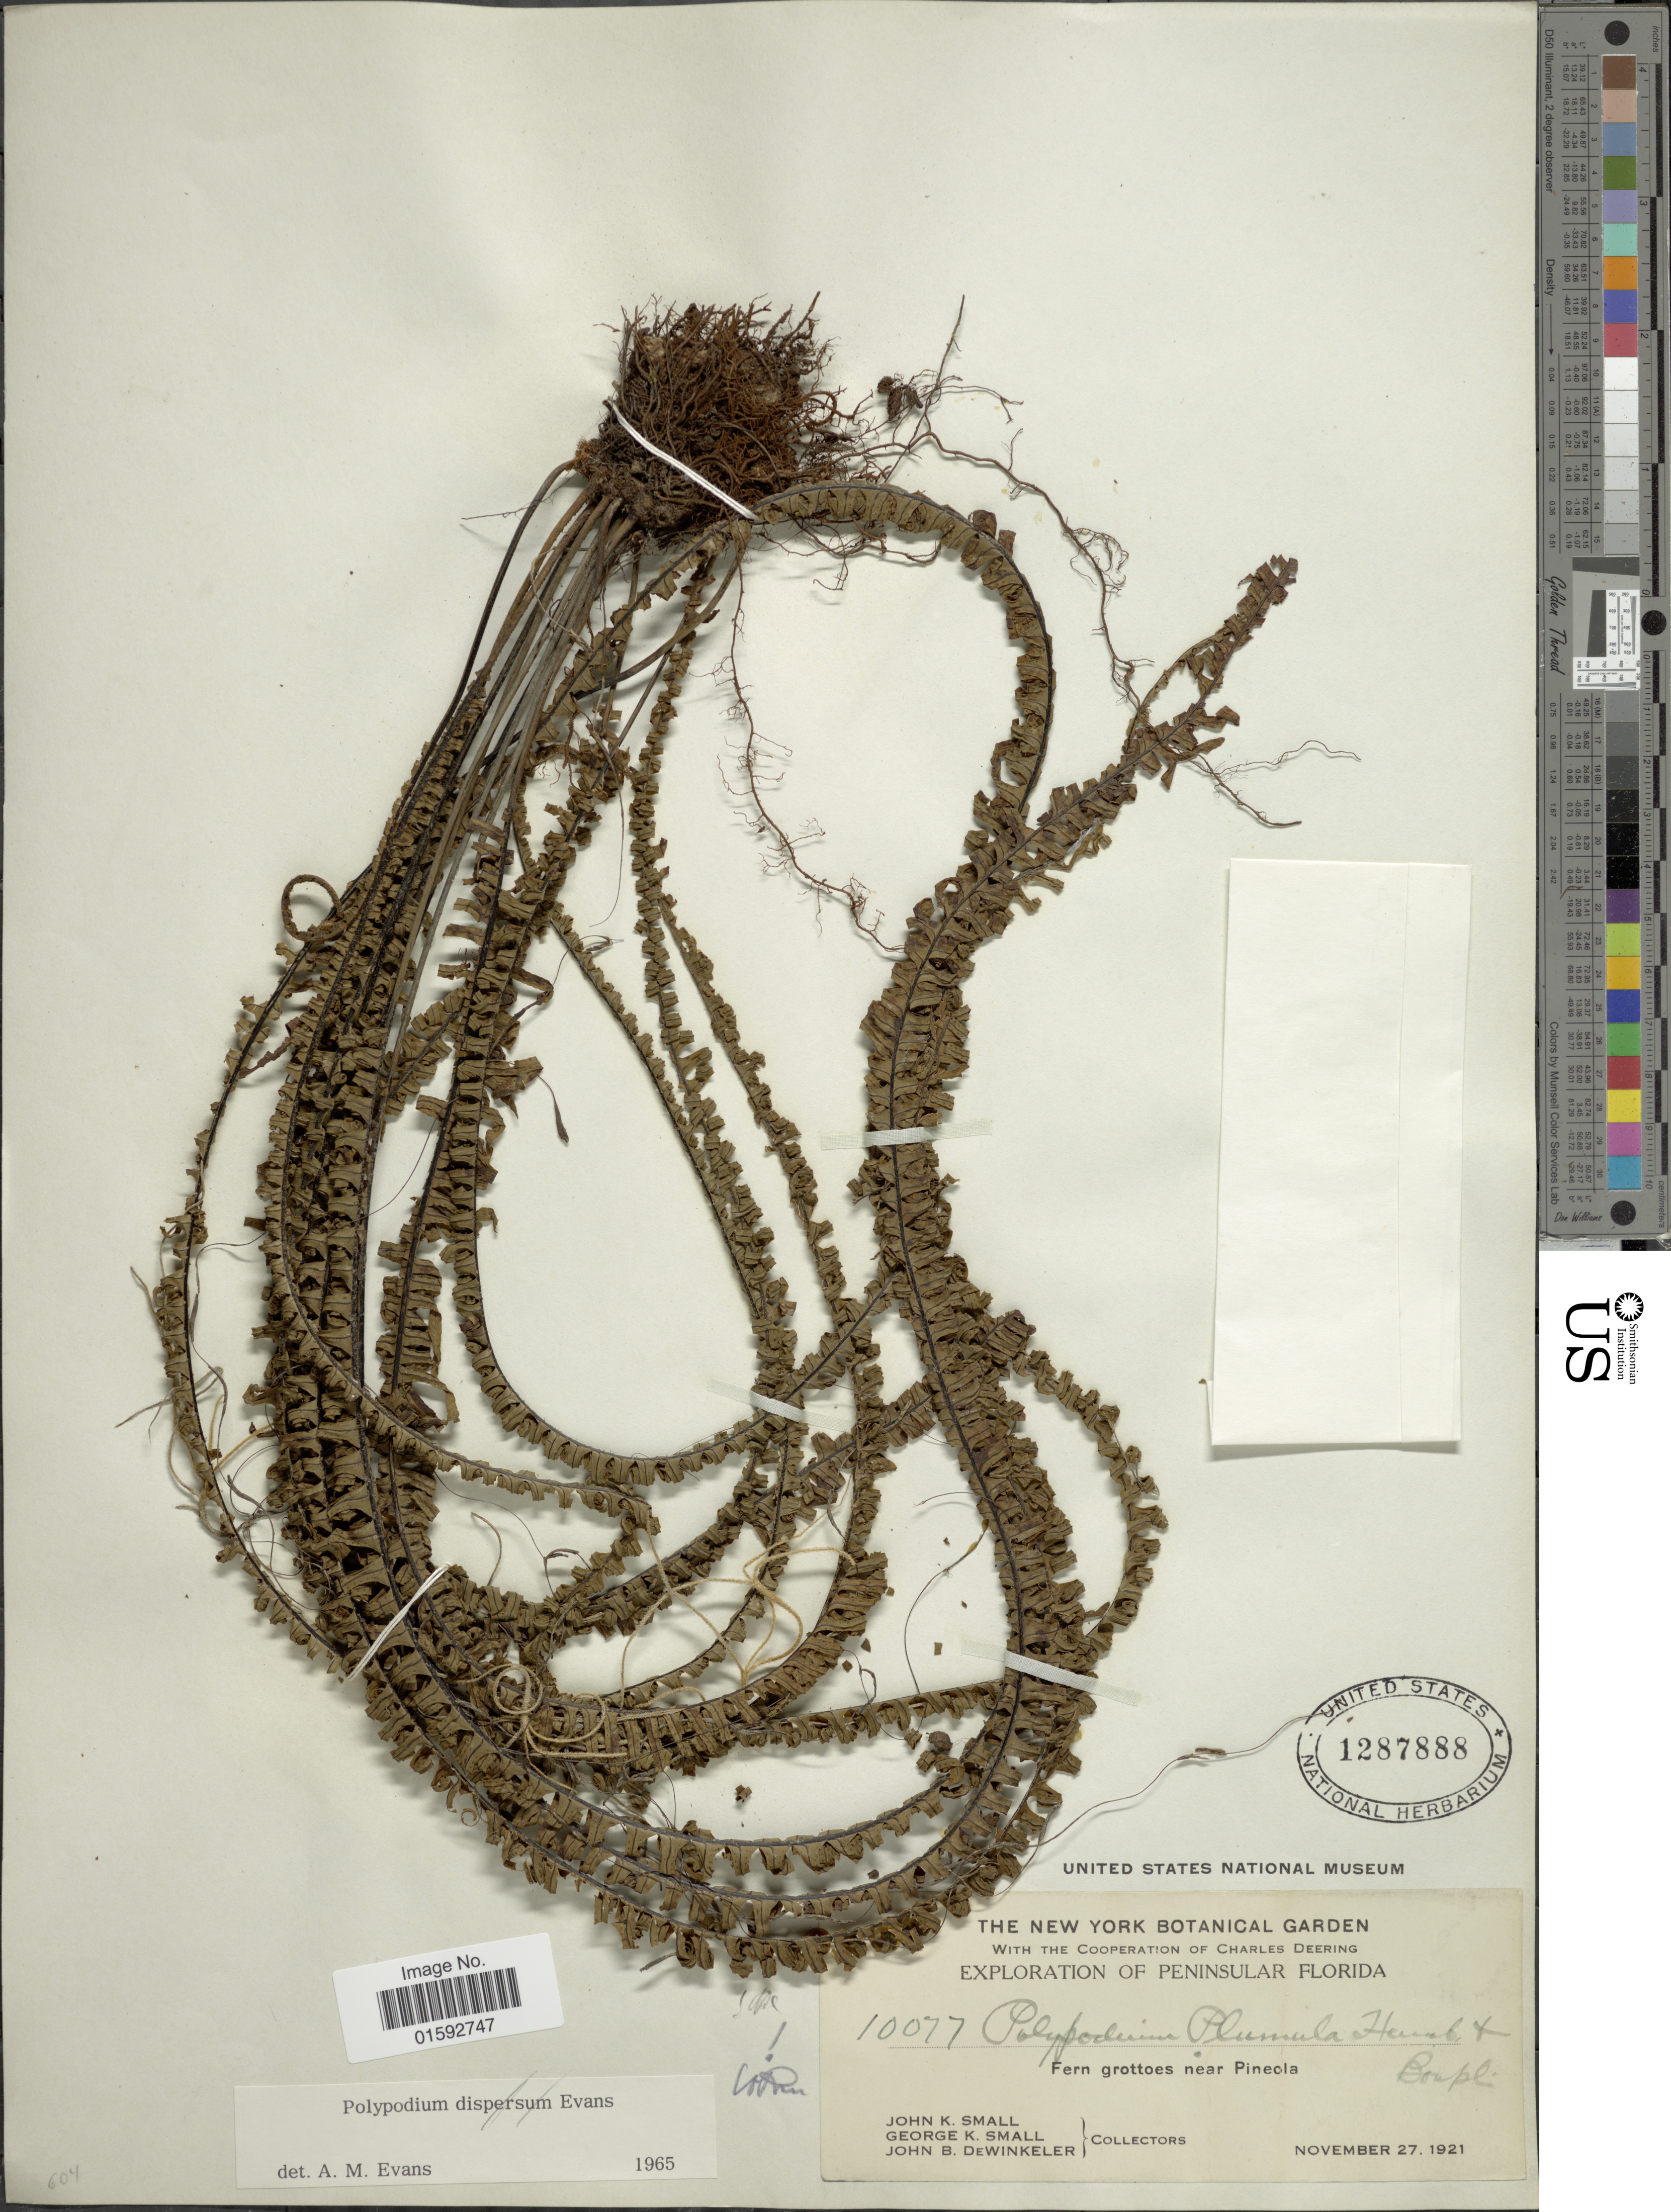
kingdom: Plantae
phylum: Tracheophyta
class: Polypodiopsida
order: Polypodiales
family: Polypodiaceae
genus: Pecluma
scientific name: Pecluma plumula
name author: (Humb. & Bonpl. ex Willd.) M.G. Price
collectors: J. K. Small, G. K. Small & J. B. Dewinkeler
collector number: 10077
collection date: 1921-11-27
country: United States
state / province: Florida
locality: Peninsular Florida, Fern grottoes near Pineola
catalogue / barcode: US 1287888